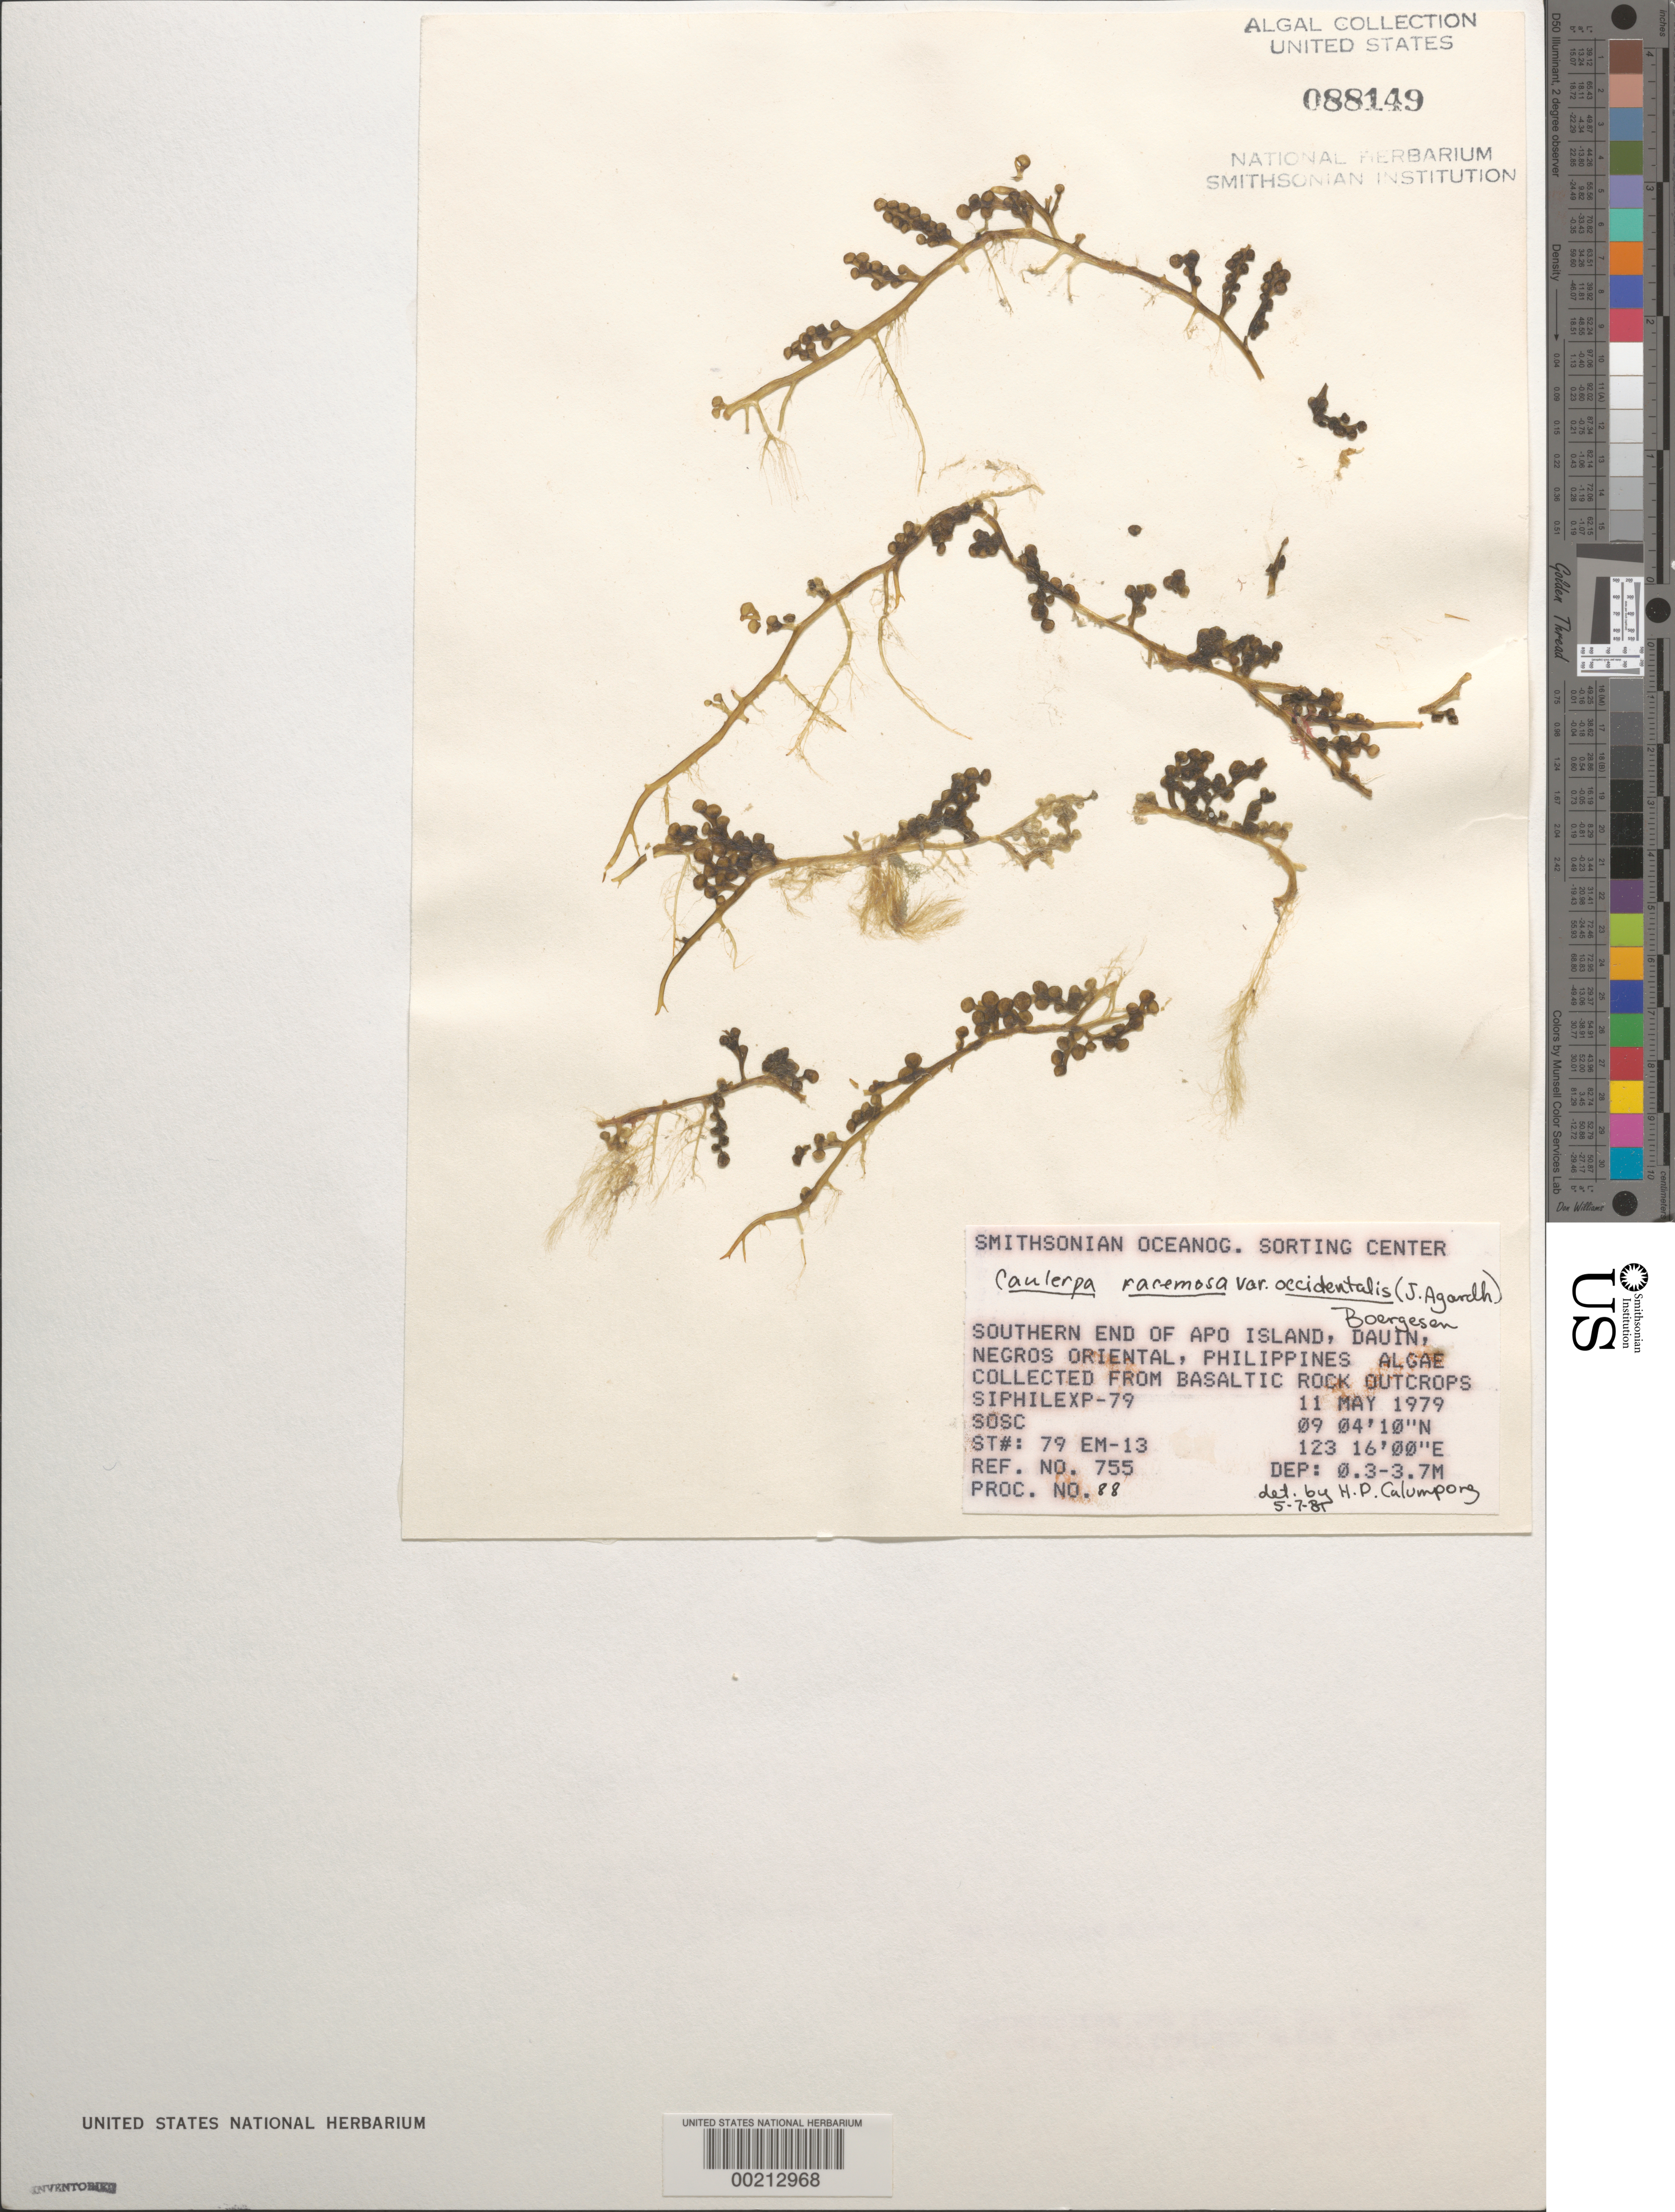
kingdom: Plantae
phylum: Chlorophyta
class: Ulvophyceae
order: Bryopsidales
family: Caulerpaceae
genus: Caulerpa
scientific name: Caulerpa racemosa var. occidentalis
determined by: Calumpong, H. P.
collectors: SOSC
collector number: Station 79 Em-13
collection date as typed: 11 May 1979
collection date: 1979-05-11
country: Philippines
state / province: Central Visayas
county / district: Negros Oriental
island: Negros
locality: Apo Island, Dauin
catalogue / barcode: US 88149